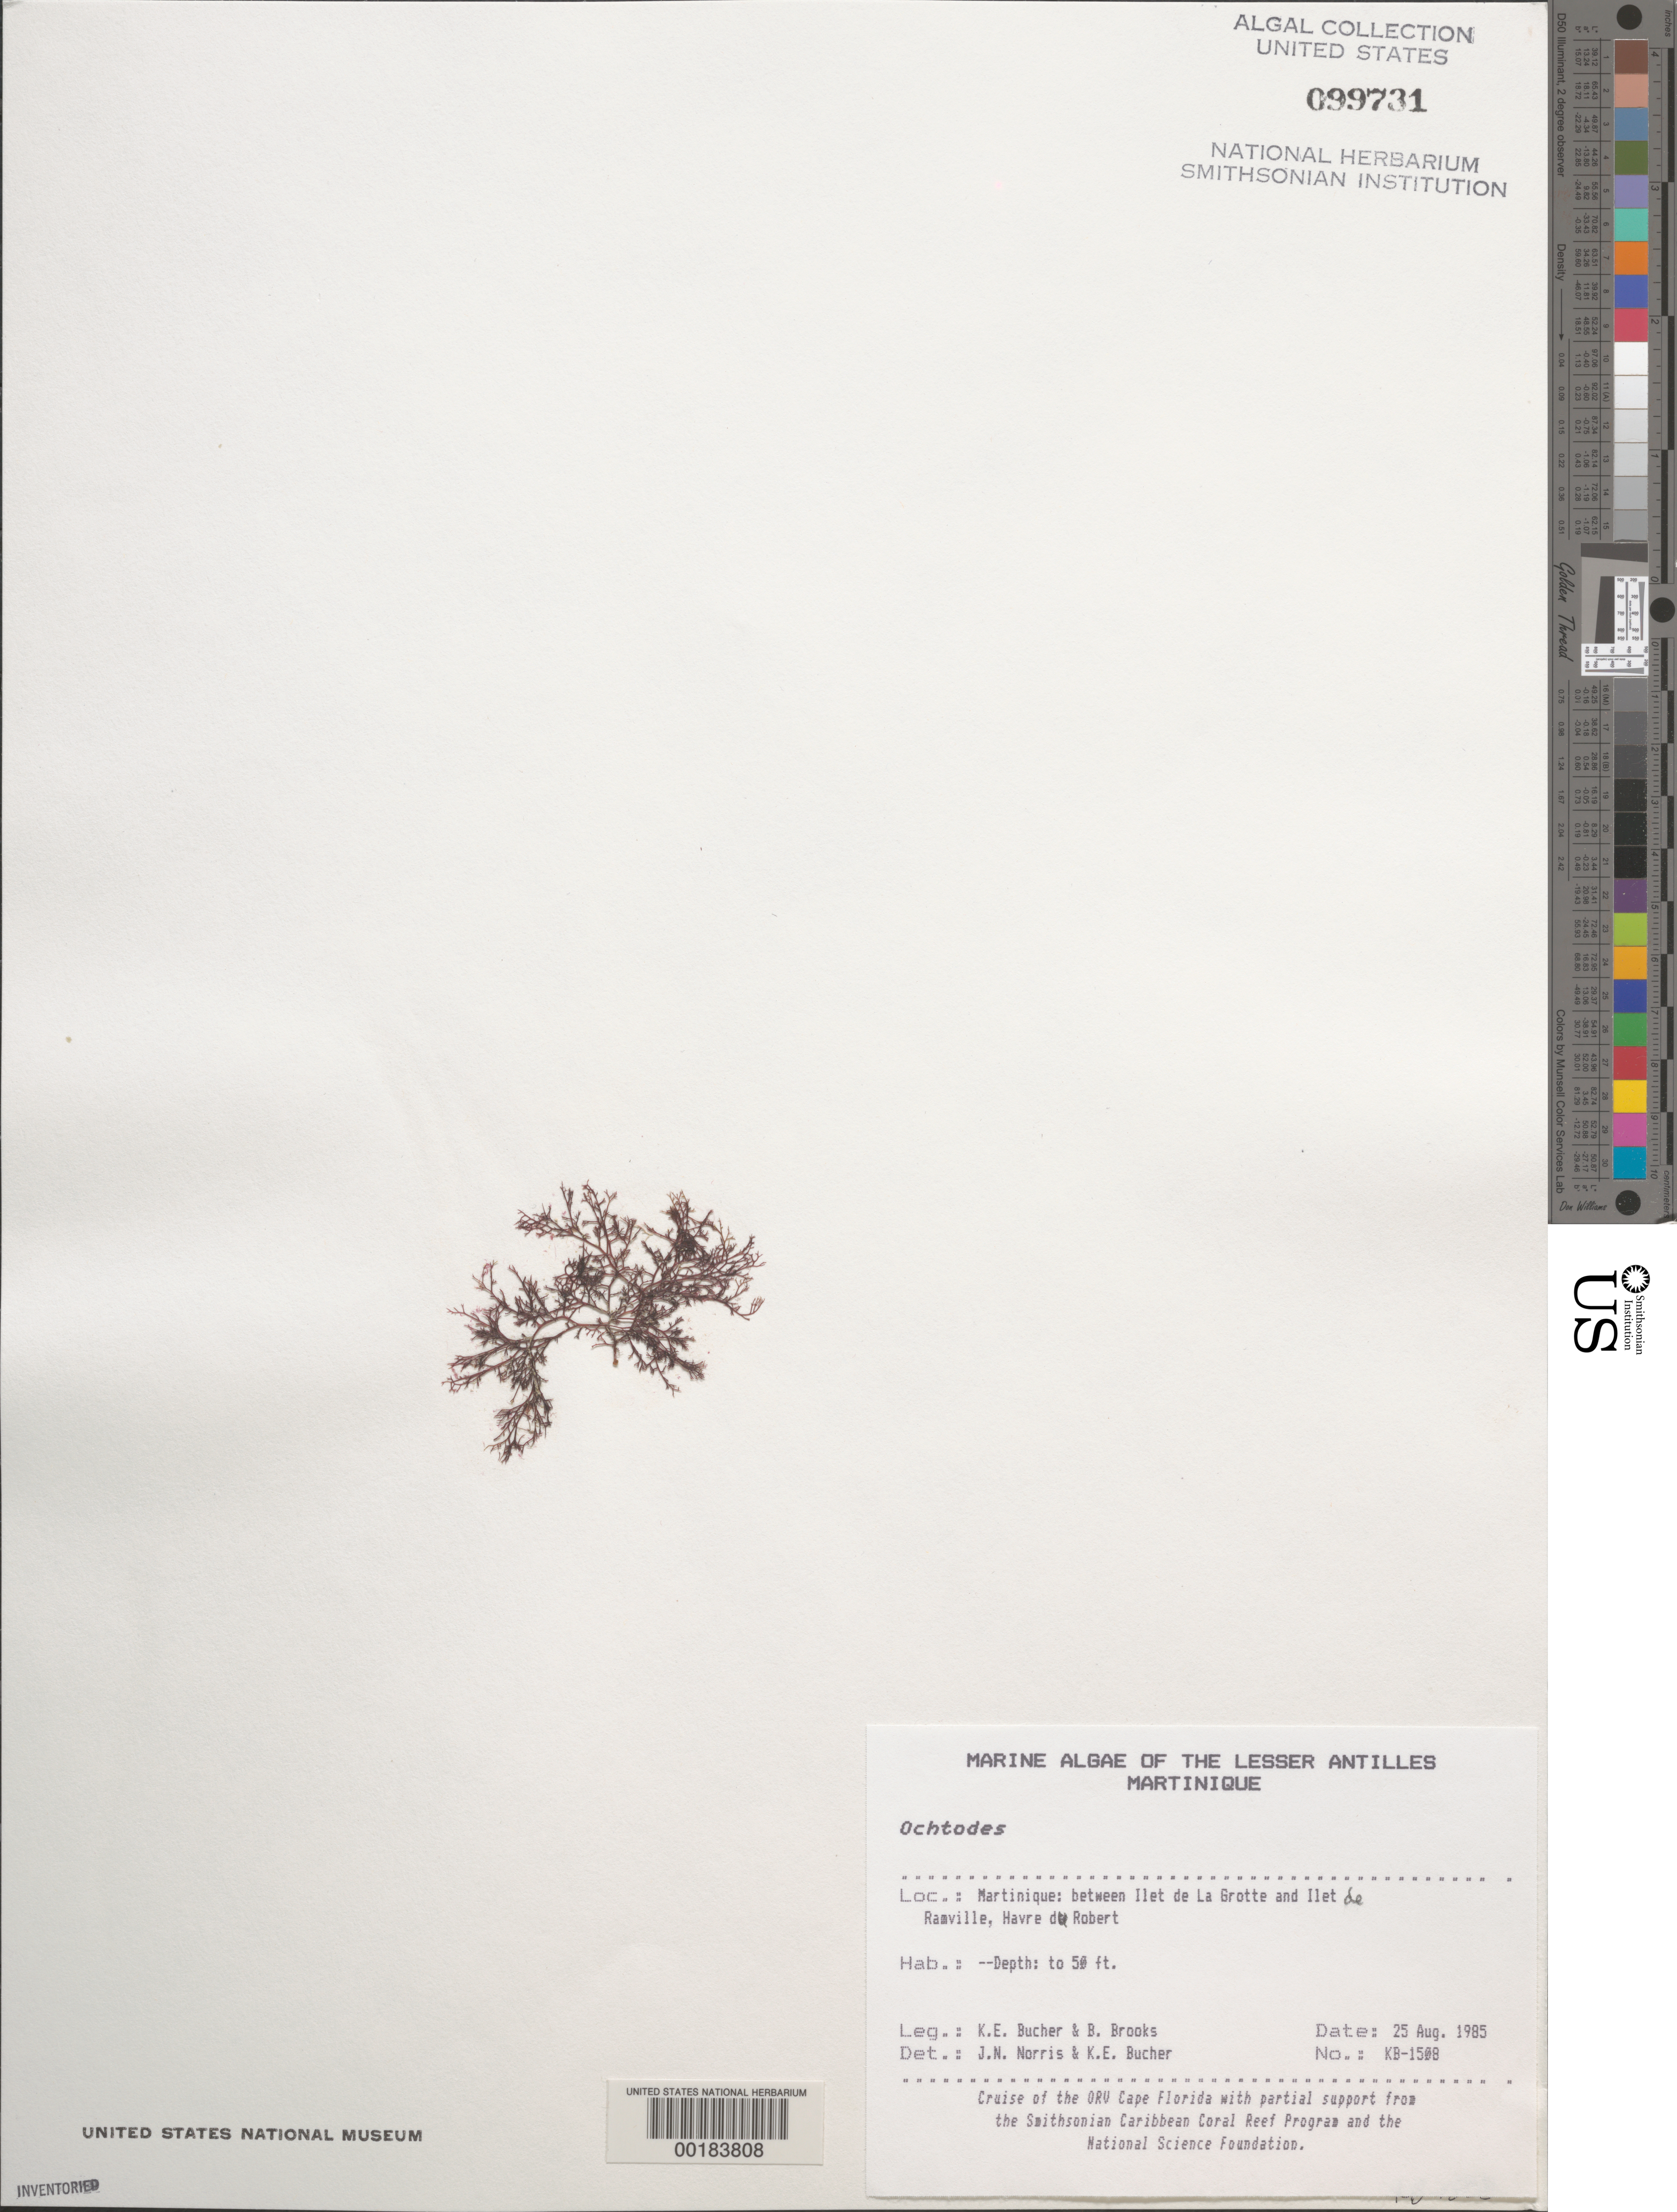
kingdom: Plantae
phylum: Rhodophyta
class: Florideophyceae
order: Gigartinales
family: Rhizophyllidaceae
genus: Ochtodes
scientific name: Ochtodes sp.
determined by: Norris, J. N.; Bucher, K. E.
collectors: K. E. Bucher & B. Brooks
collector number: Kb-1508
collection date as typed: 25 Aug 1985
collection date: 1985-08-25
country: Martinique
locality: Between Ilet de la Grotte and Ilet de Ramville, Havre du Robert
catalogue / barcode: US 99731